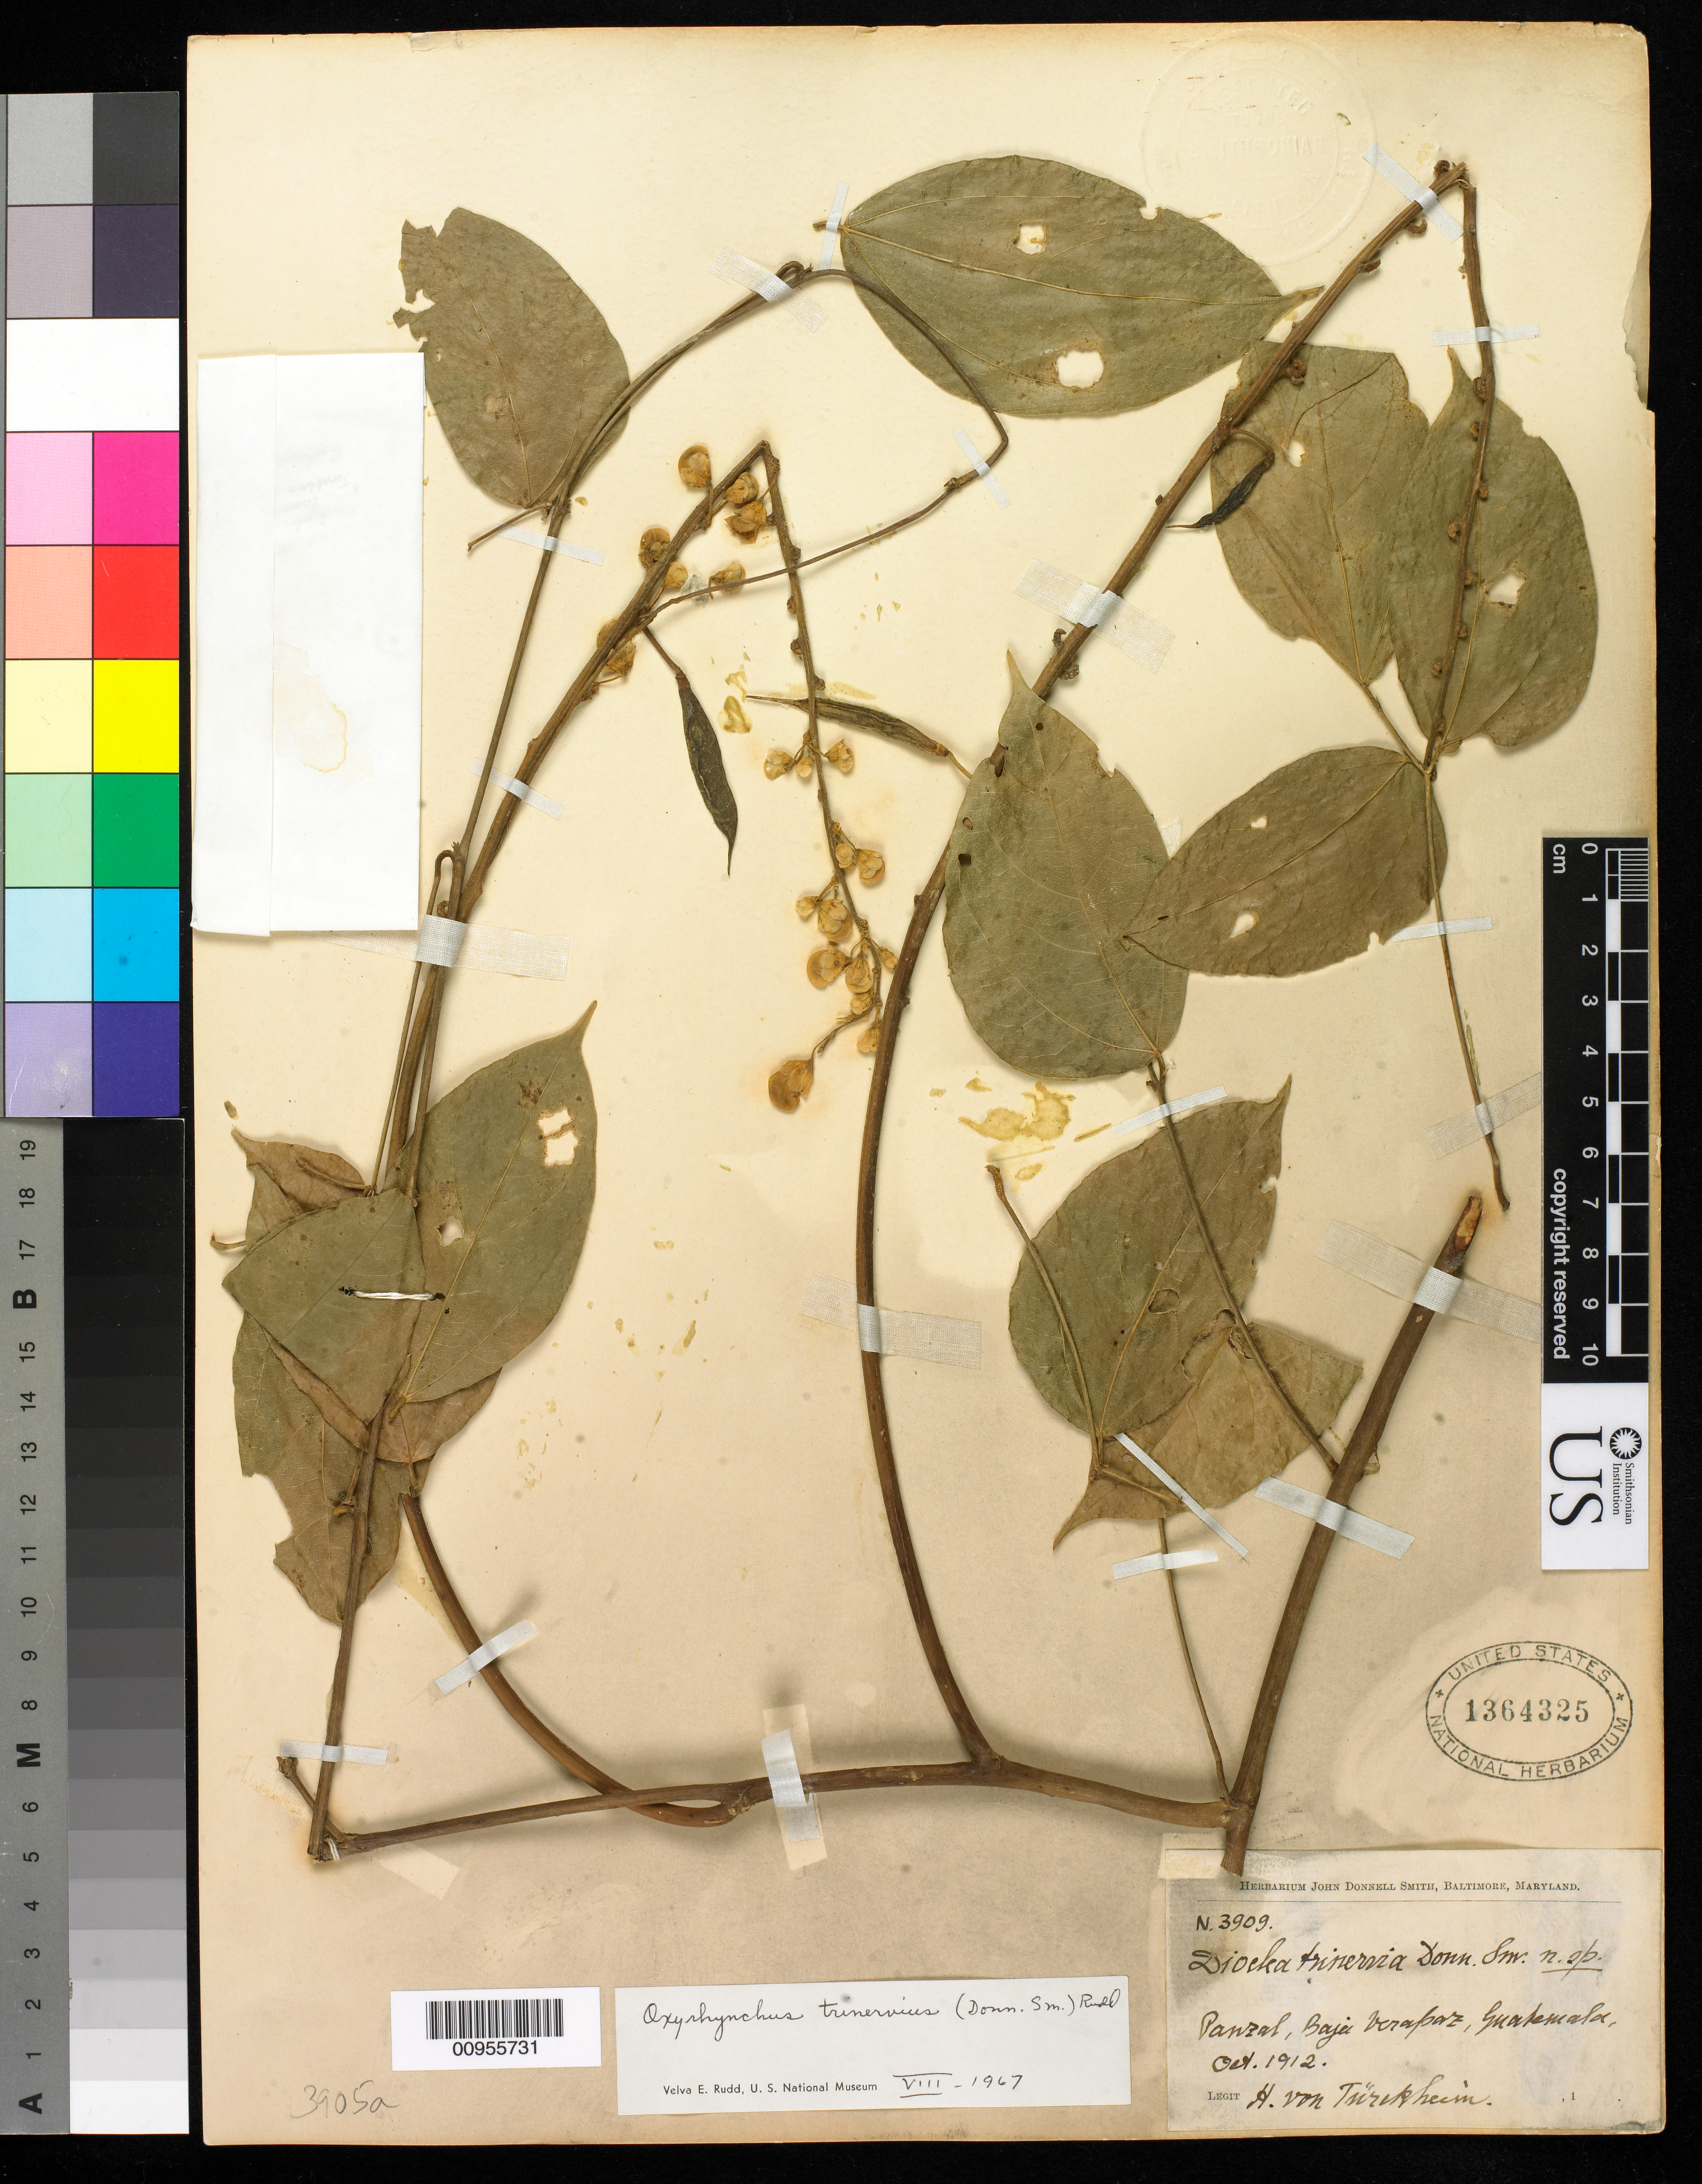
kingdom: Plantae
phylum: Tracheophyta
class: Magnoliopsida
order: Fabales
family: Fabaceae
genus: Dioclea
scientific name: Dioclea trinervia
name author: Donn. Sm.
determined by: Rudd, V. E.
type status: Syntype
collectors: H. von Türckheim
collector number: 3909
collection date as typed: Oct 1912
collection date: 1912-10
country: Guatemala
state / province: Baja Verapaz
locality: Panzal.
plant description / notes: Lectotype is Cook & Griggs 140 as (effectively) designated by V.E. Rudd, Phytologia 15: 291 (1967).; Specimen ex John Donnell Smith herbarium.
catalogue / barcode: US 1364325